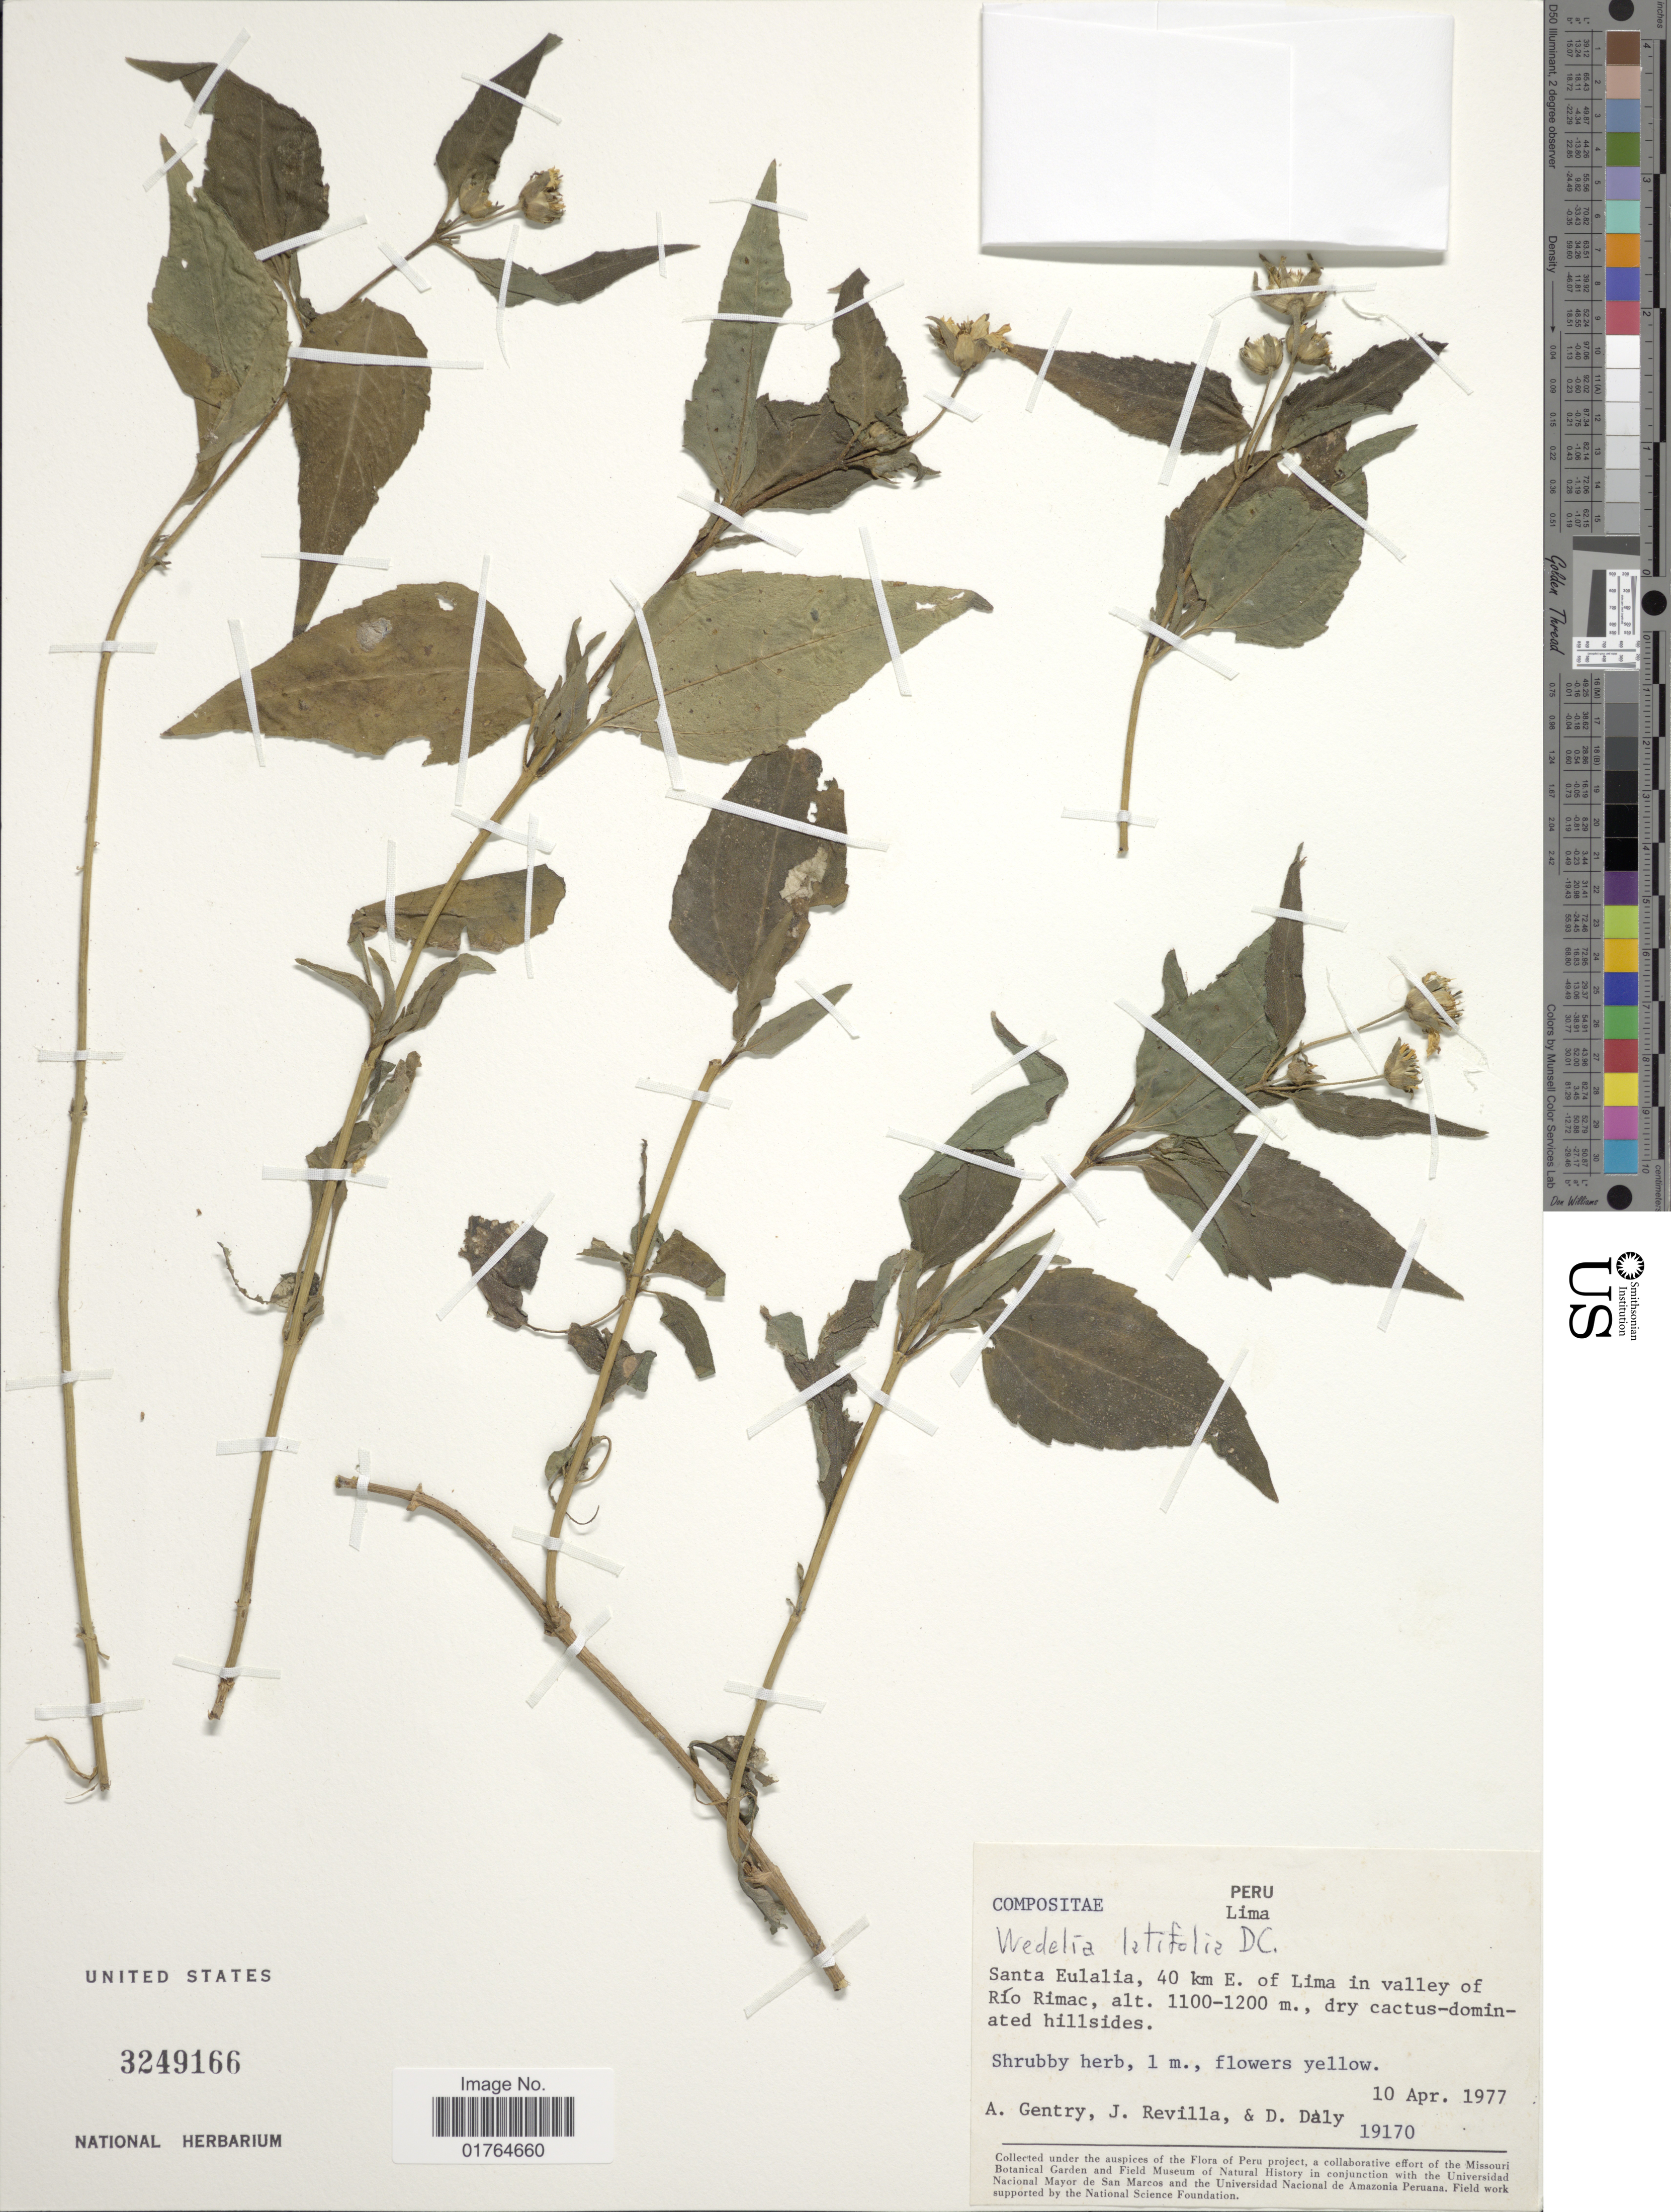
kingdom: Plantae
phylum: Tracheophyta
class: Magnoliopsida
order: Asterales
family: Asteraceae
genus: Wedelia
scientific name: Wedelia latifolia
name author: DC.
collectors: A. H. Gentry, J. Revilla & D. C. Daly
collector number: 19170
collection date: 1977-04-10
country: Peru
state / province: Lima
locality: Santa Eulalia, 40 km E of Lima in valley of Rio Rimac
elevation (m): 1100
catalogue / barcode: US 3249166